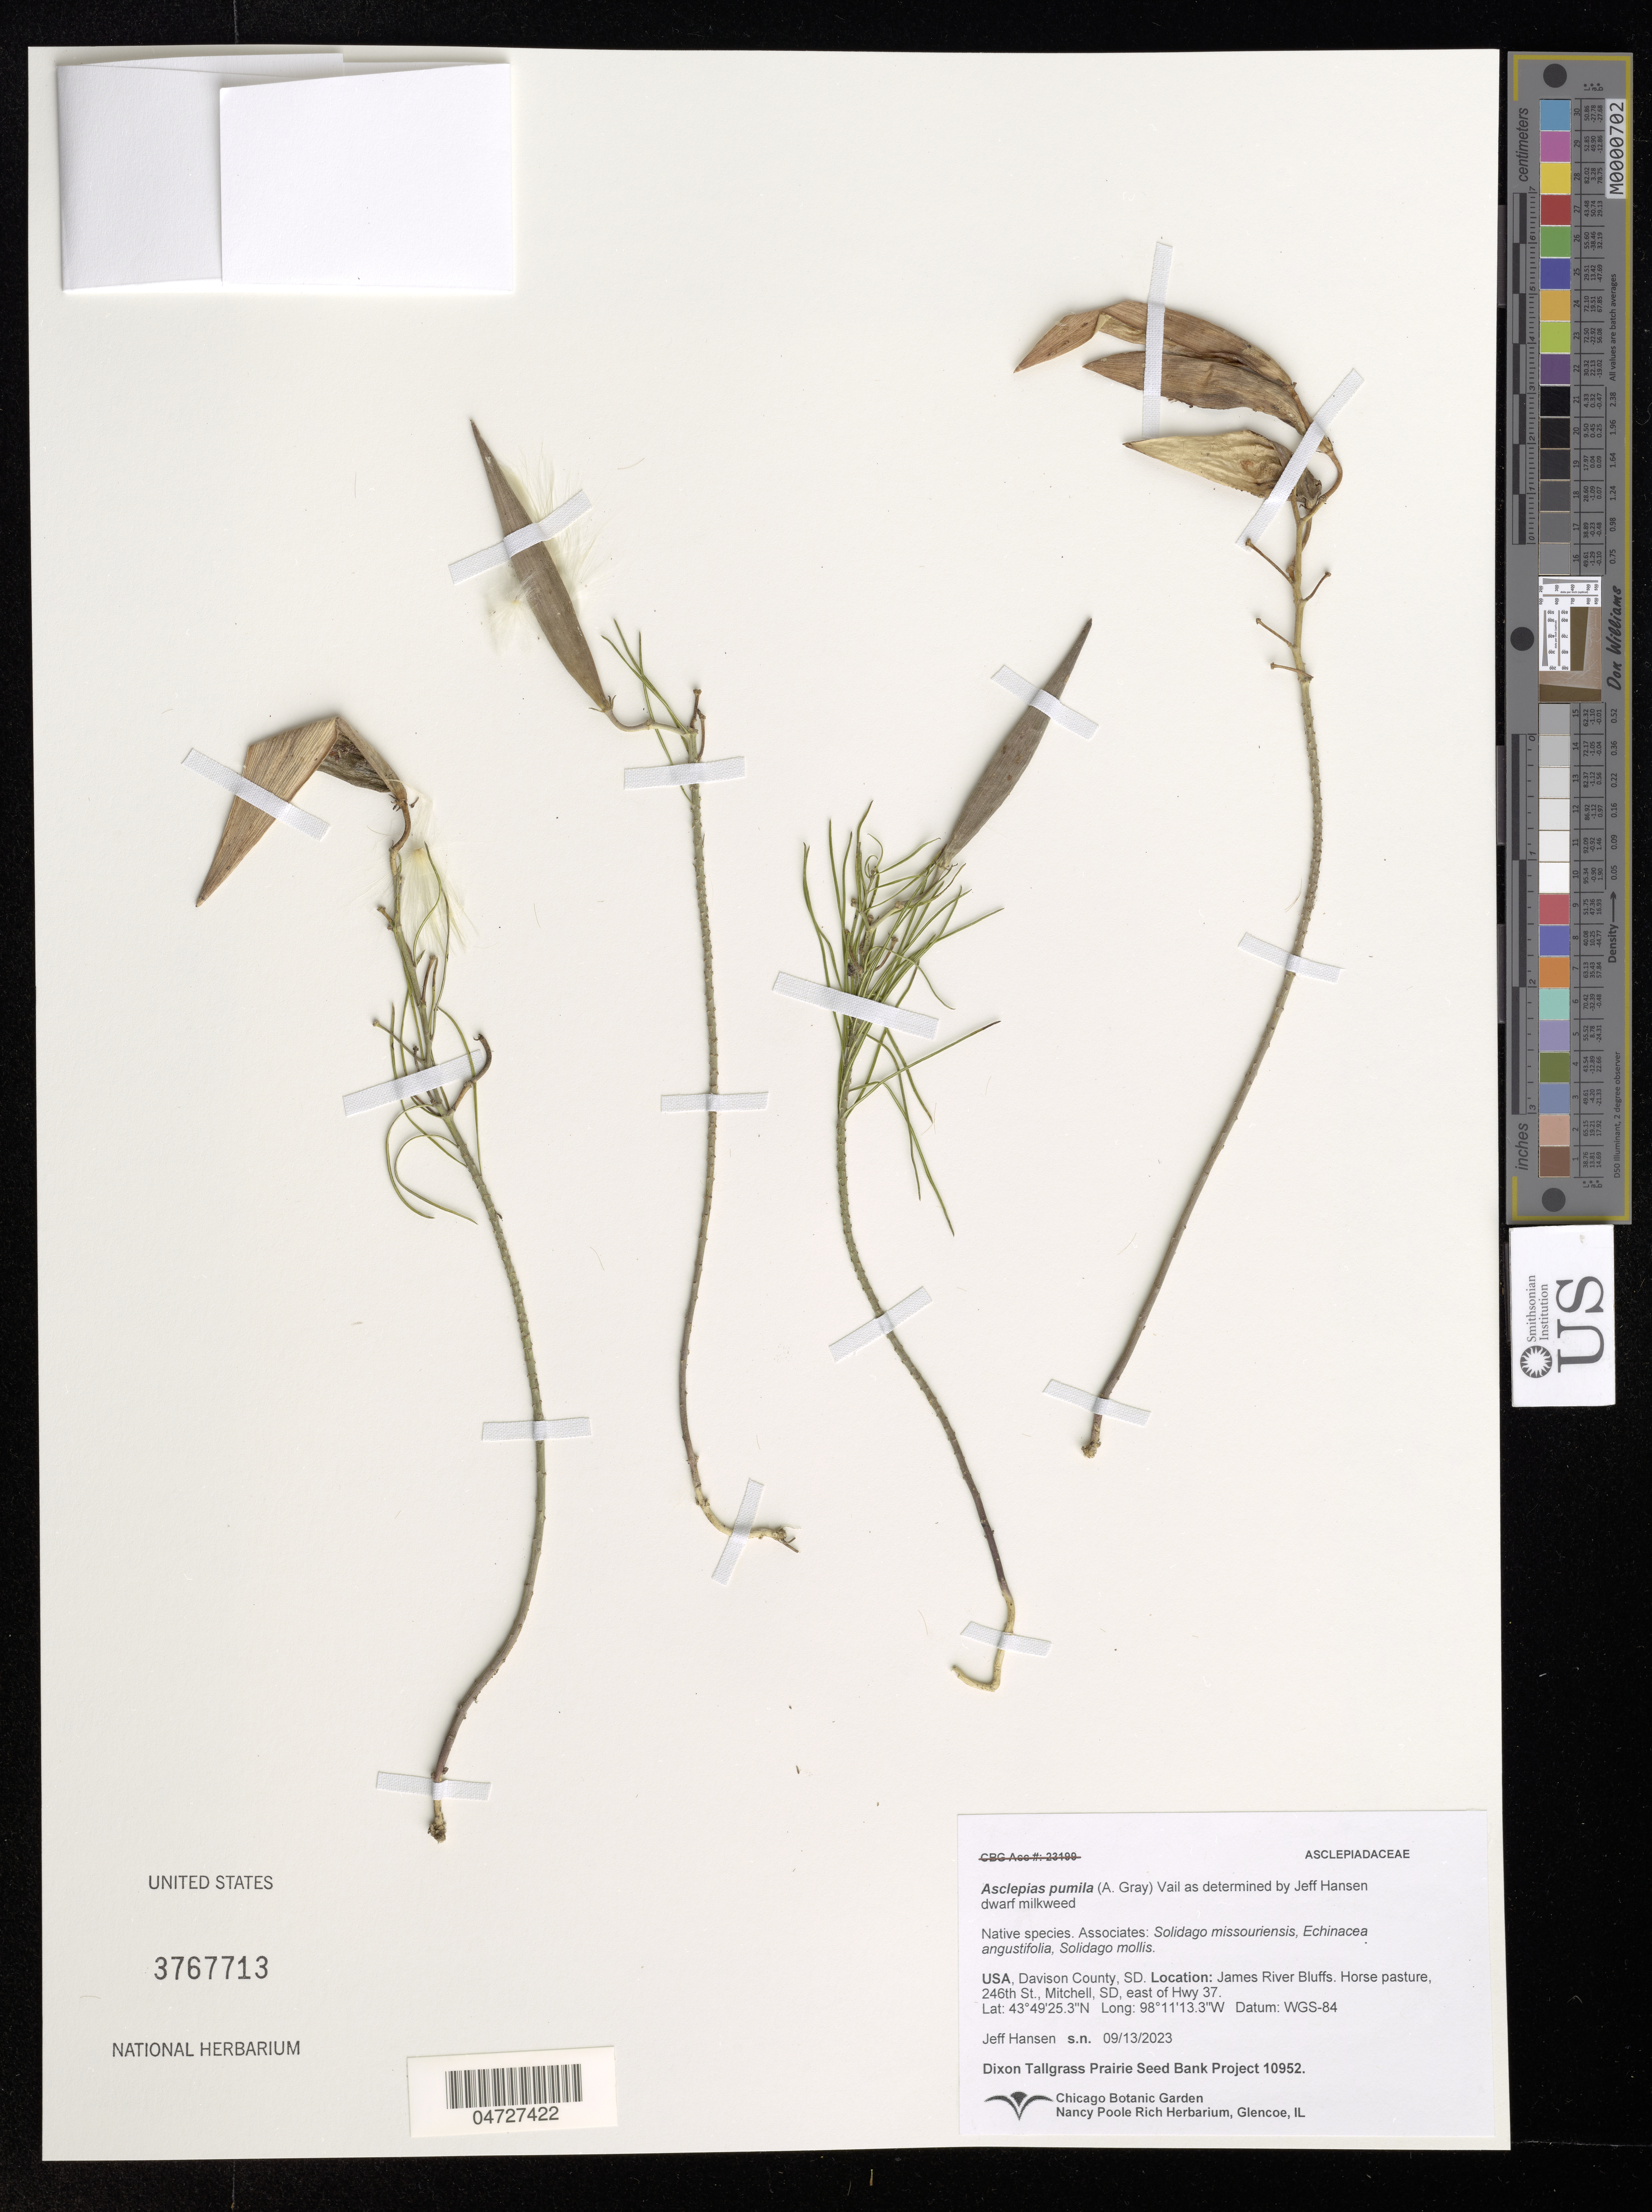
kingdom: Plantae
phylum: Tracheophyta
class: Magnoliopsida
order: Gentianales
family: Apocynaceae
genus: Asclepias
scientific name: Asclepias pumila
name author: (A. Gray) Vail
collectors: J. Hansen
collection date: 2023-09-13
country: United States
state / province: South Dakota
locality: James River Bluffs. Horse pasture, 246th St., Mitchell, east of Hwy 37.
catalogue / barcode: US 3767713